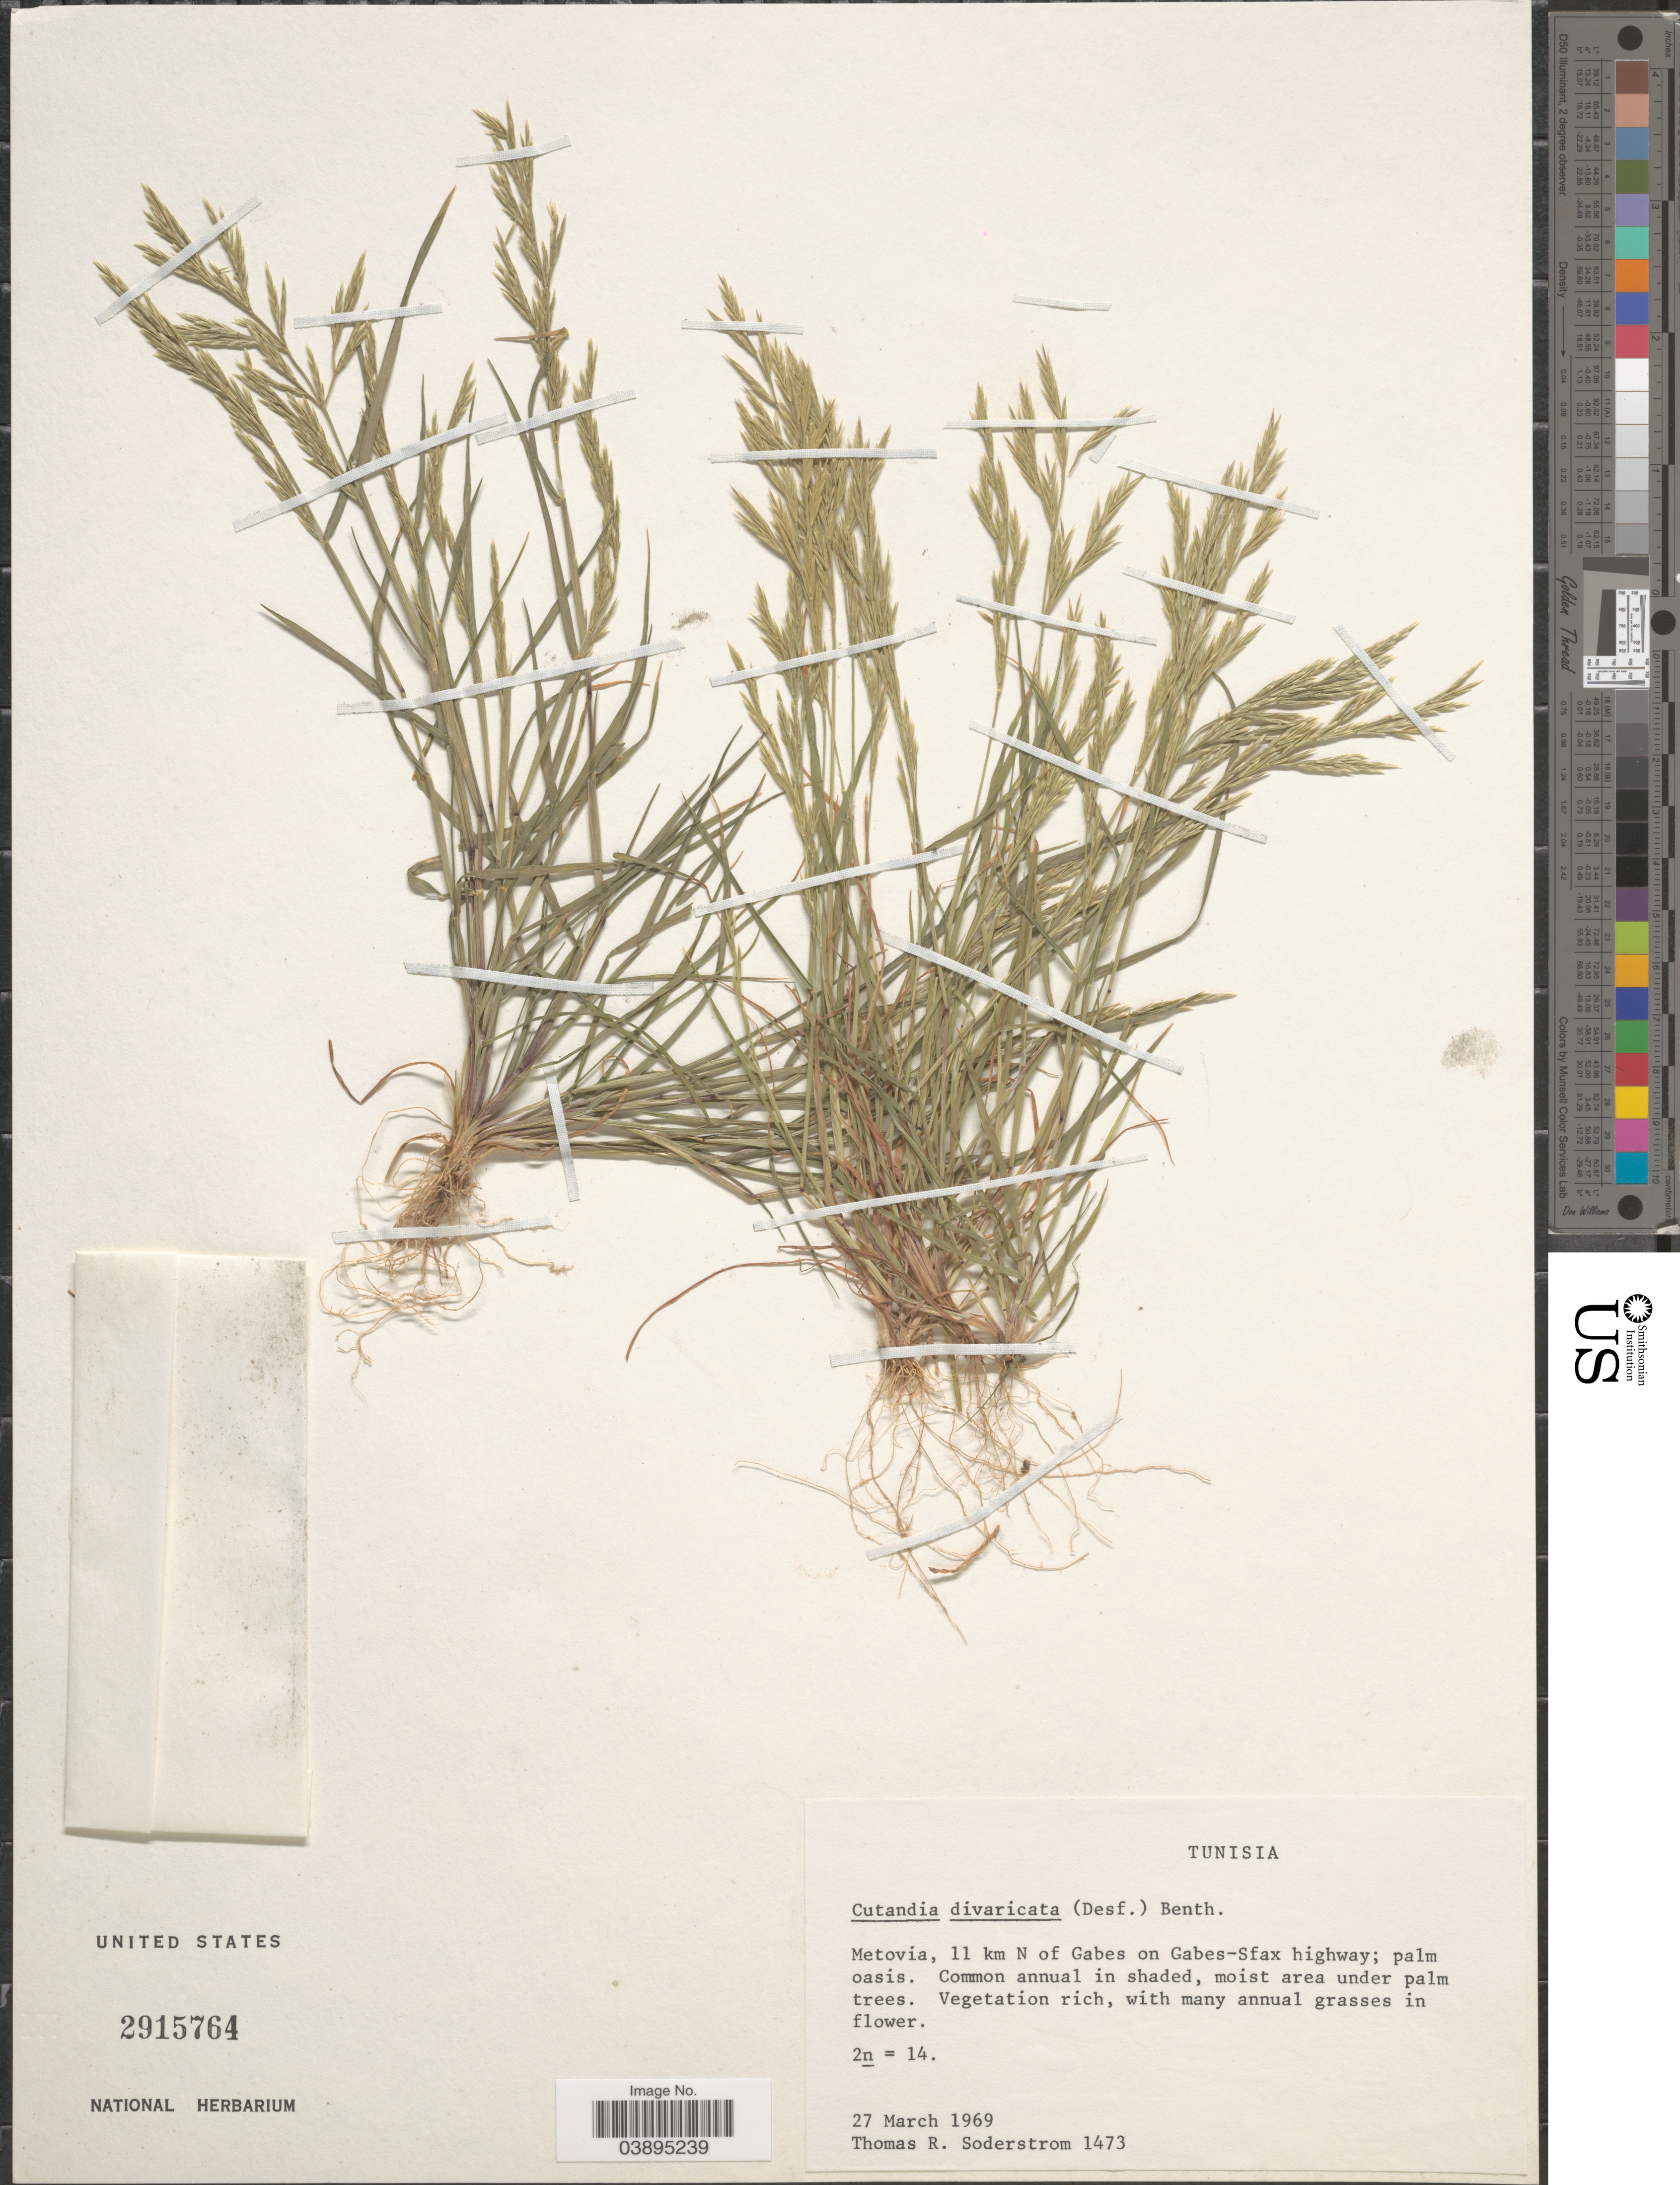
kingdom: Plantae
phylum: Tracheophyta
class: Liliopsida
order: Poales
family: Poaceae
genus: Cutandia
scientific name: Cutandia divaricata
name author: (Desf.) Asch. ex Barbey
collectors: T. R. Soderstrom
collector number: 1473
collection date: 1969-03-27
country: Tunisia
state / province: Gabès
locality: Metovia, 11 km N of Gabes on Gabes-Sfax highway.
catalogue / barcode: US 2915764